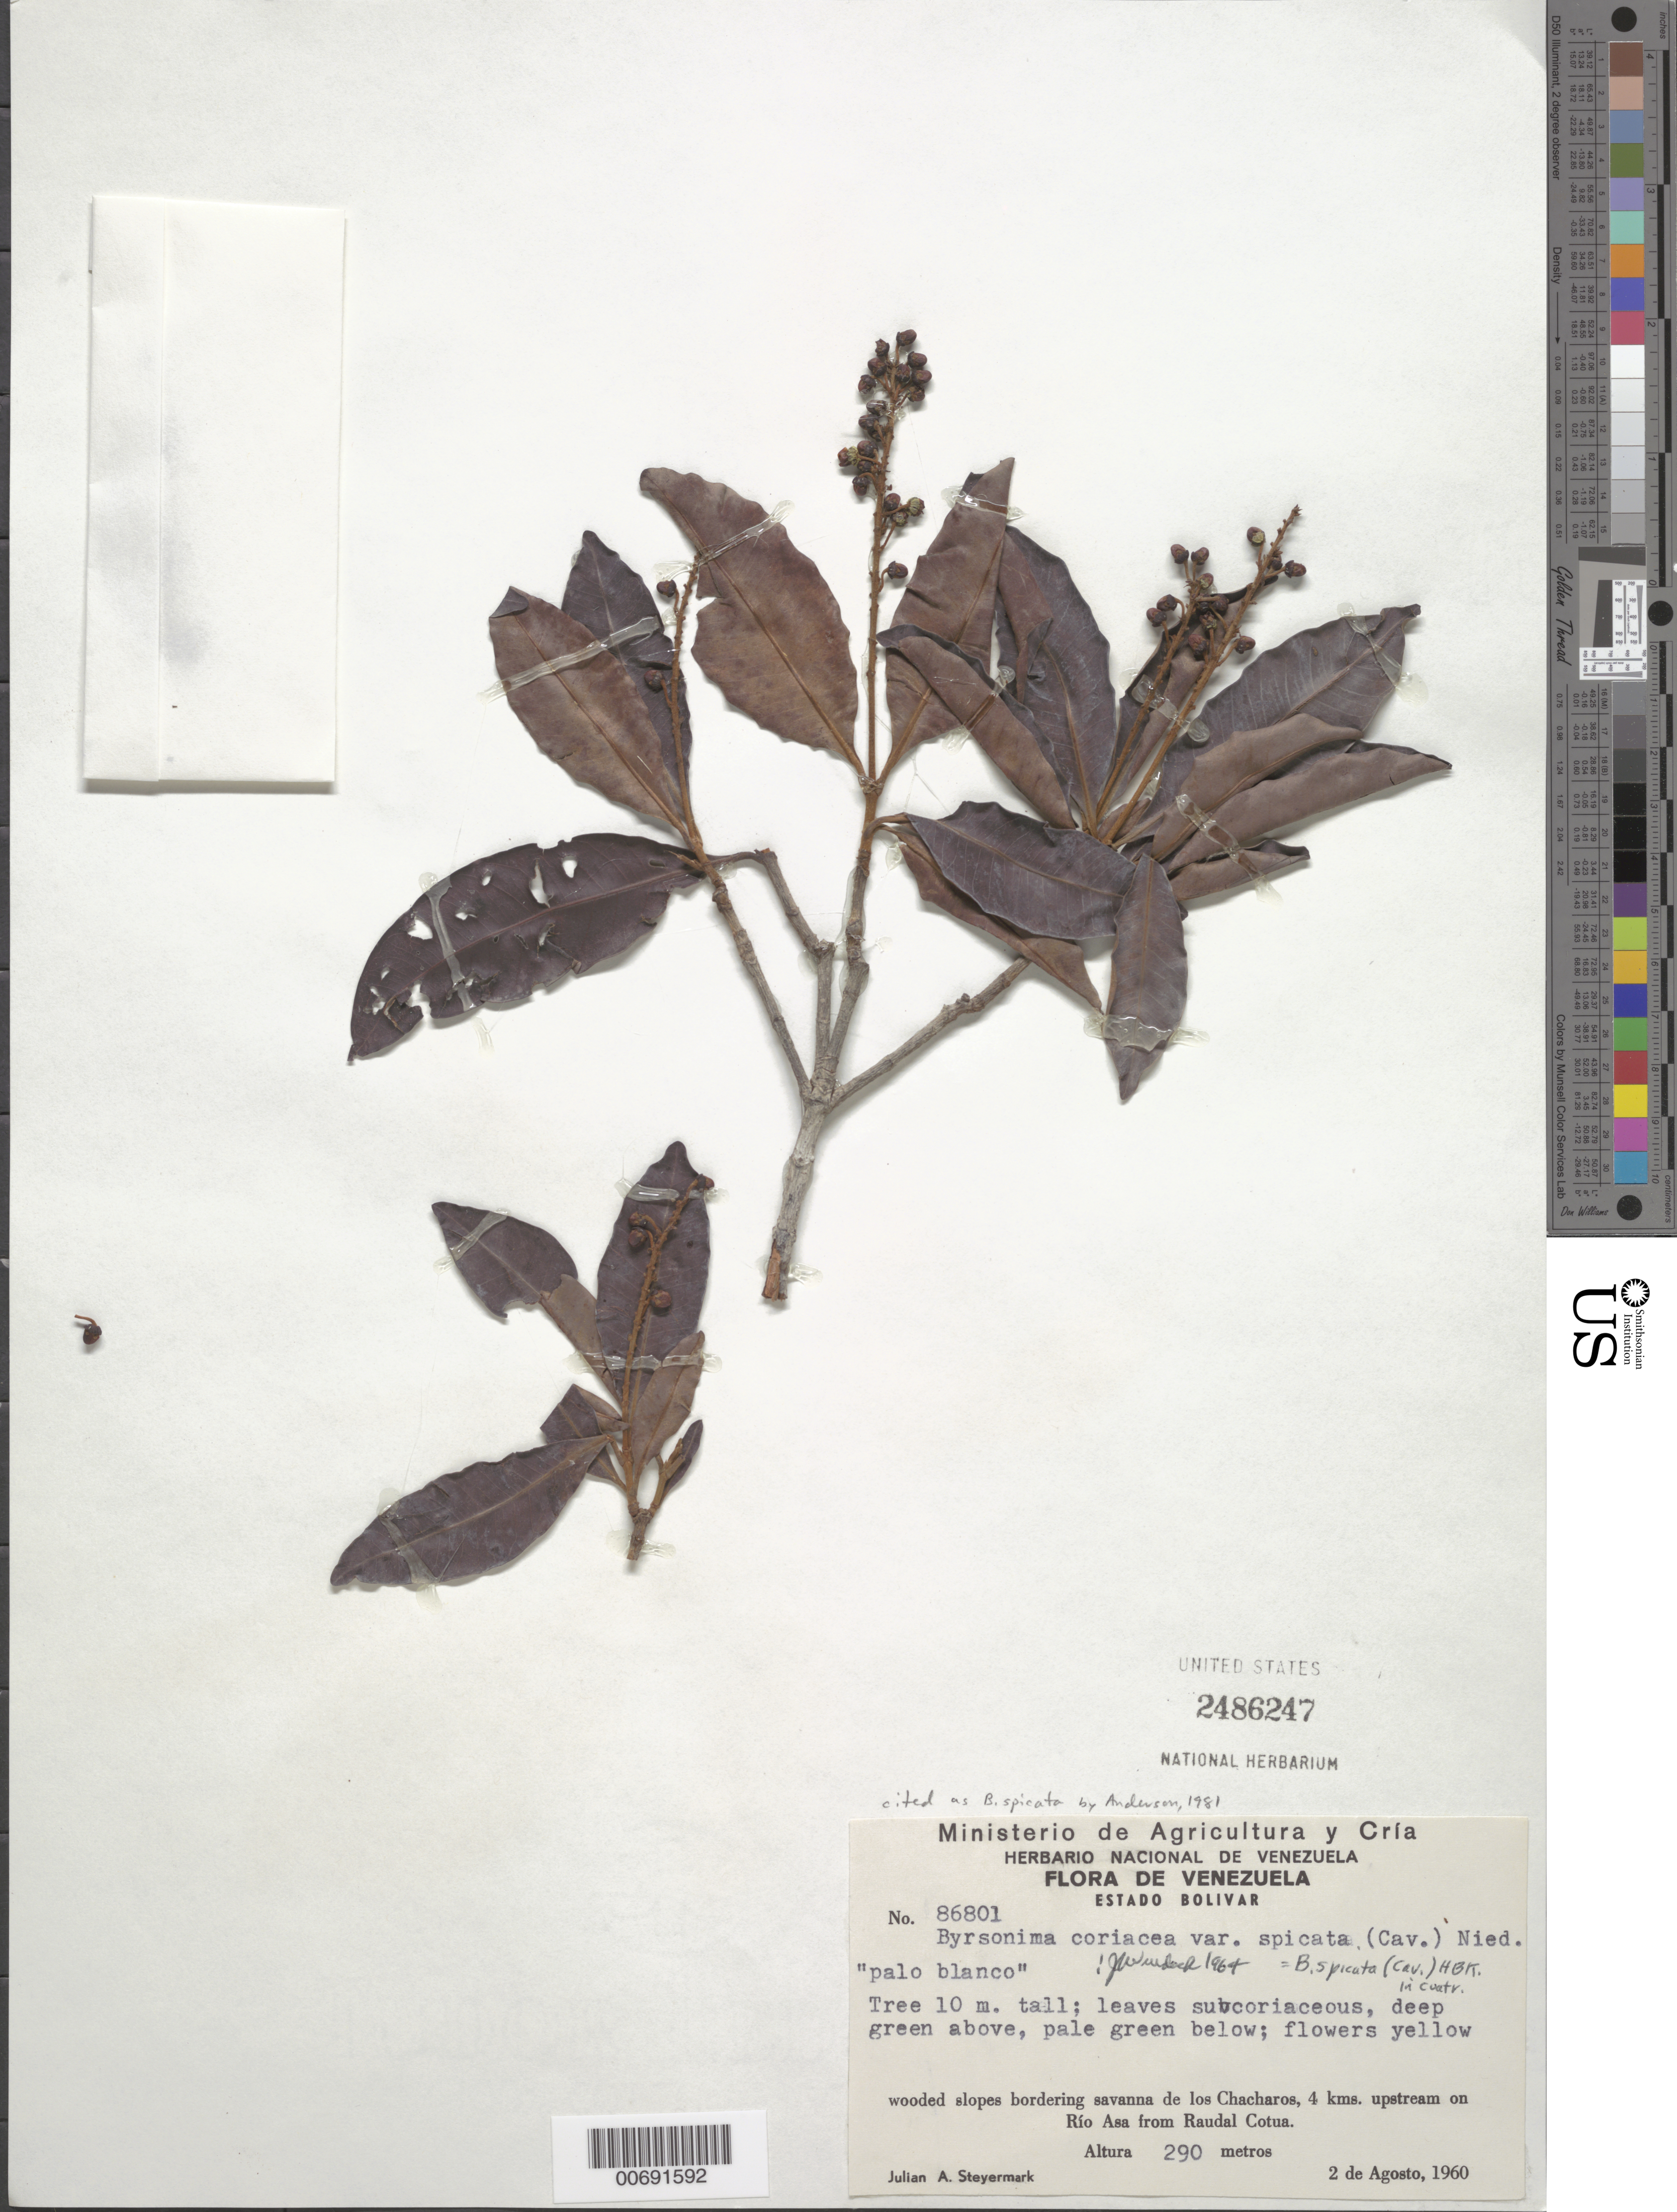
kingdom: Plantae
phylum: Tracheophyta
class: Magnoliopsida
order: Malpighiales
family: Malpighiaceae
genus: Byrsonima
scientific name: Byrsonima spicata (Cav.) DC.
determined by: Anderson, W. R., (MICH), University of Michigan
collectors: J. Steyermark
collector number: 86801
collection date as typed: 2-Aug-60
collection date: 1960-08-02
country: Venezuela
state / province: Bolívar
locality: Los Chacharos, 4 km upstream on Río Asa from Raudal Cotua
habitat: Wooded slopes bordering savanna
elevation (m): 290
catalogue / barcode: US 2486247